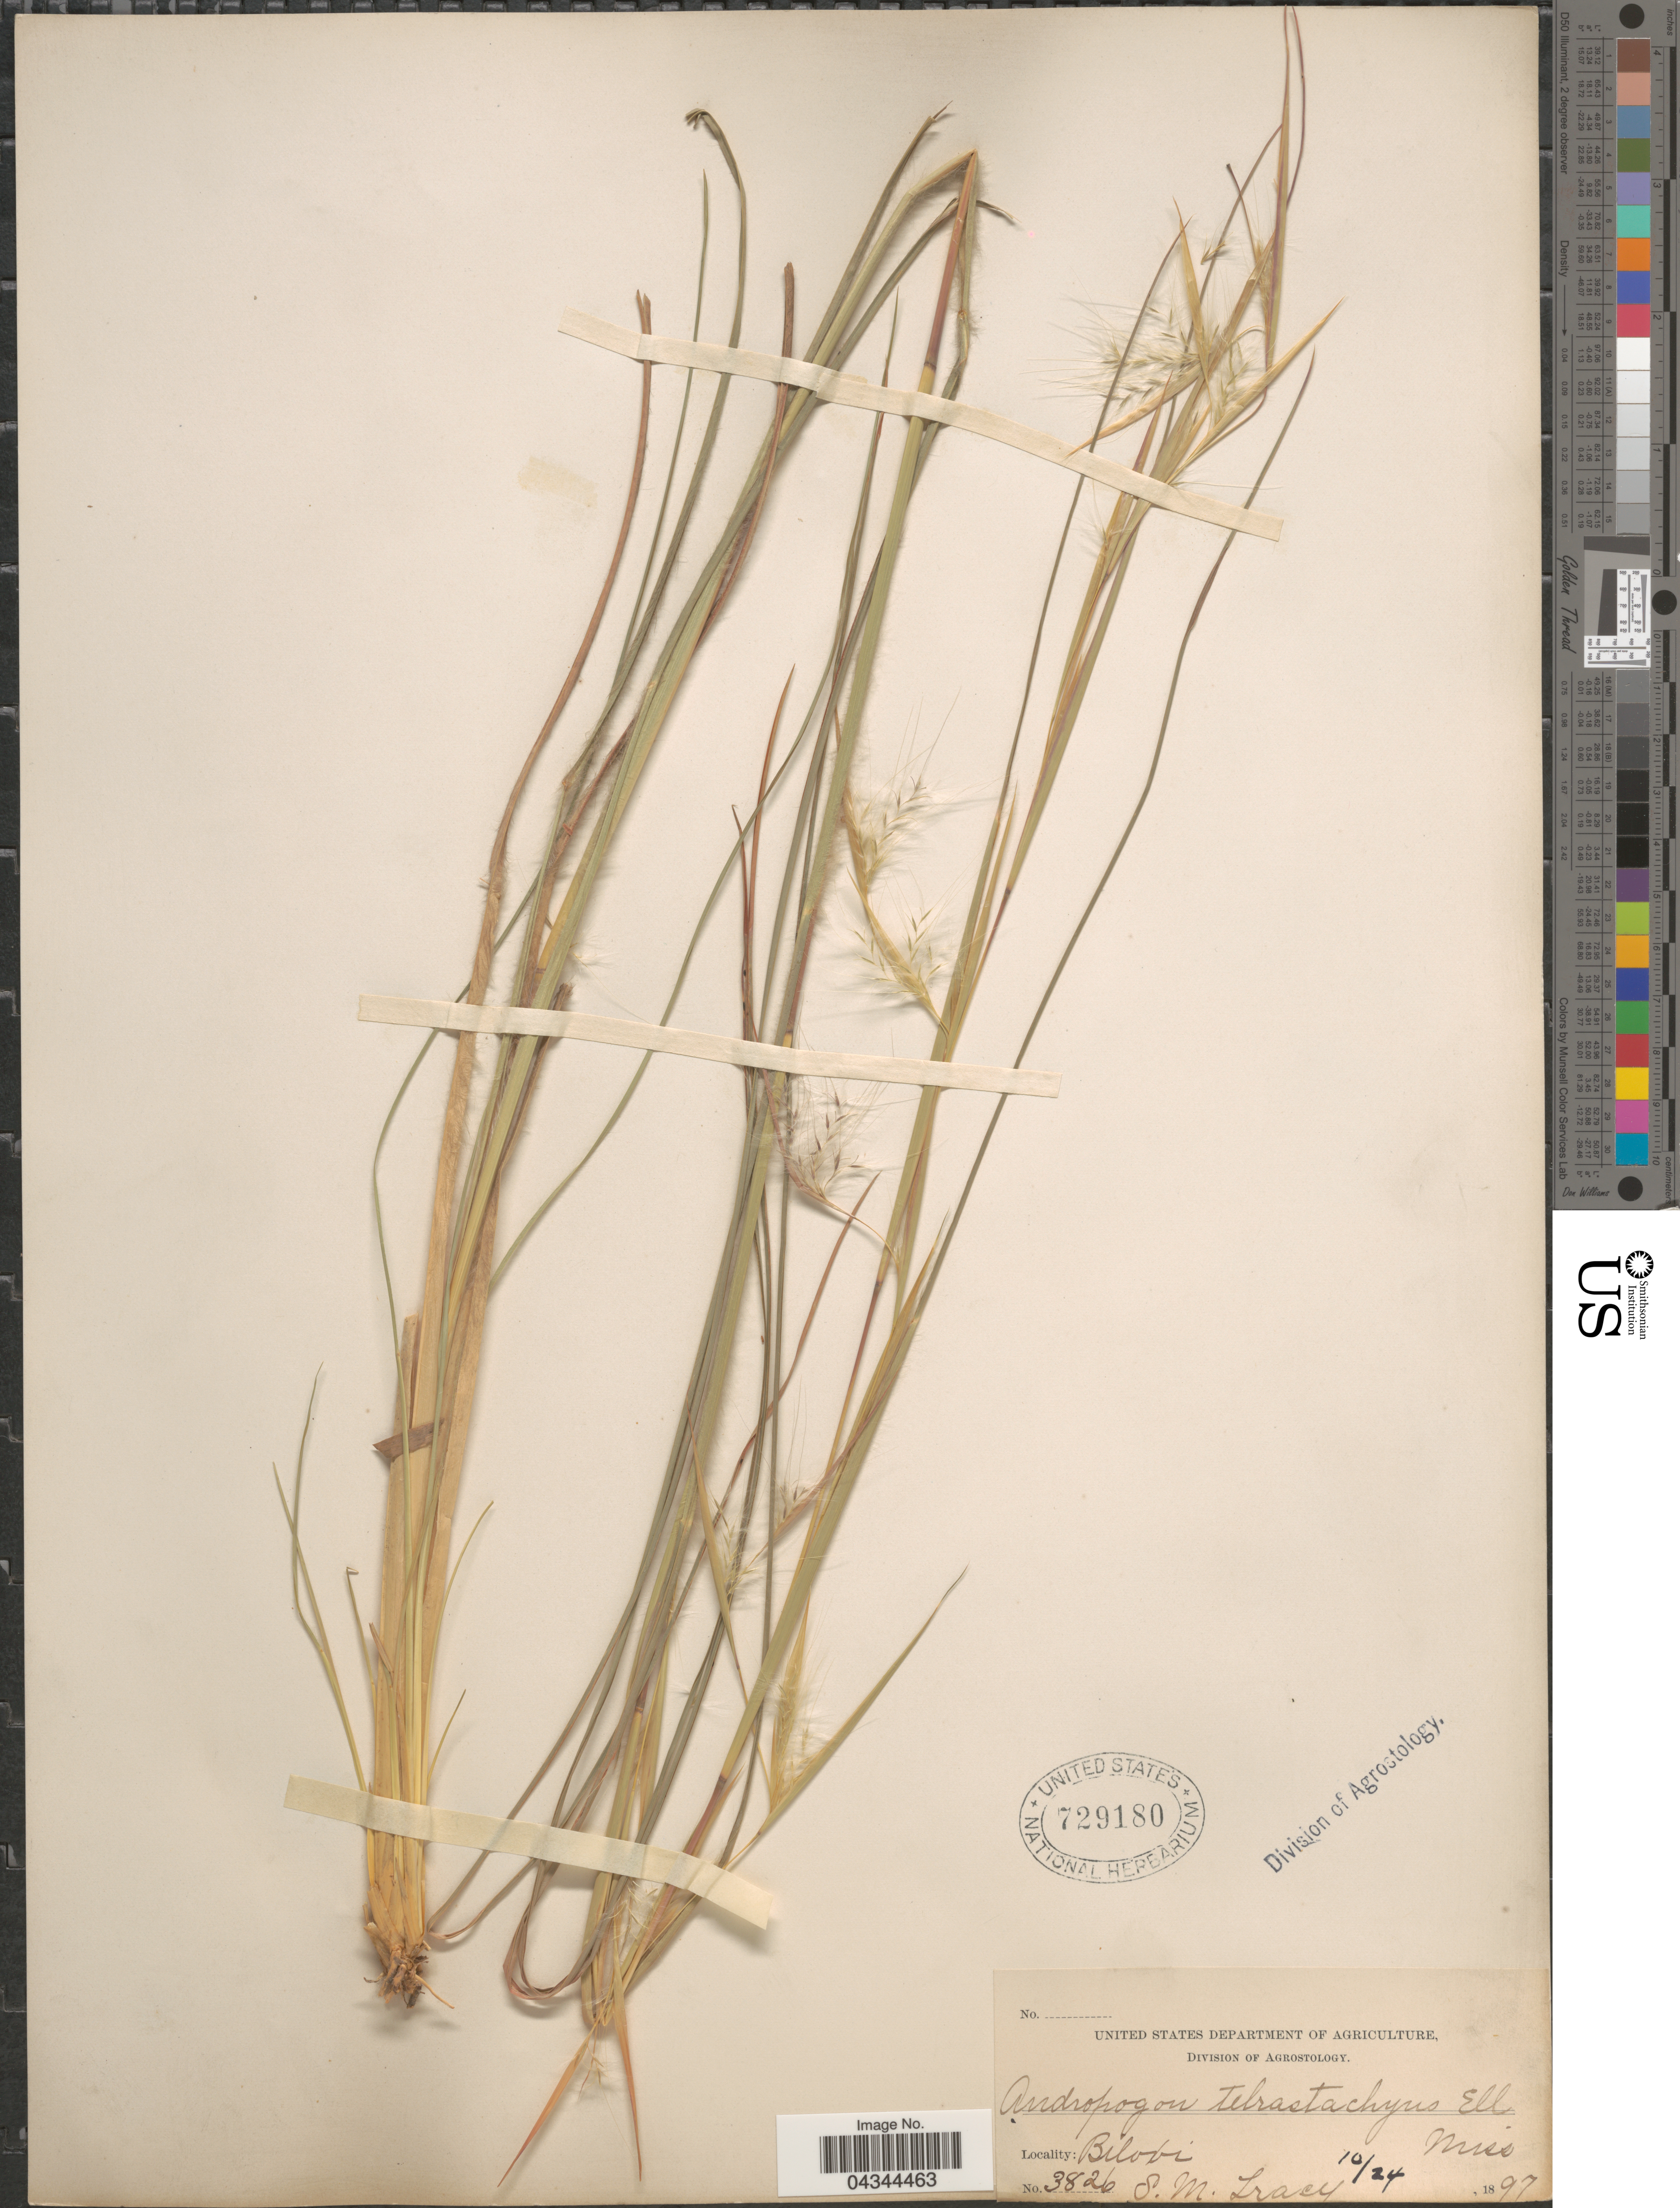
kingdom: Plantae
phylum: Tracheophyta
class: Liliopsida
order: Poales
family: Poaceae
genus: Andropogon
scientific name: Andropogon virginicus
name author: L.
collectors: S. M. Tracy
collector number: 3826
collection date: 1897-10-24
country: United States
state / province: Mississippi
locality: Biloxi.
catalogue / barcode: US 729180